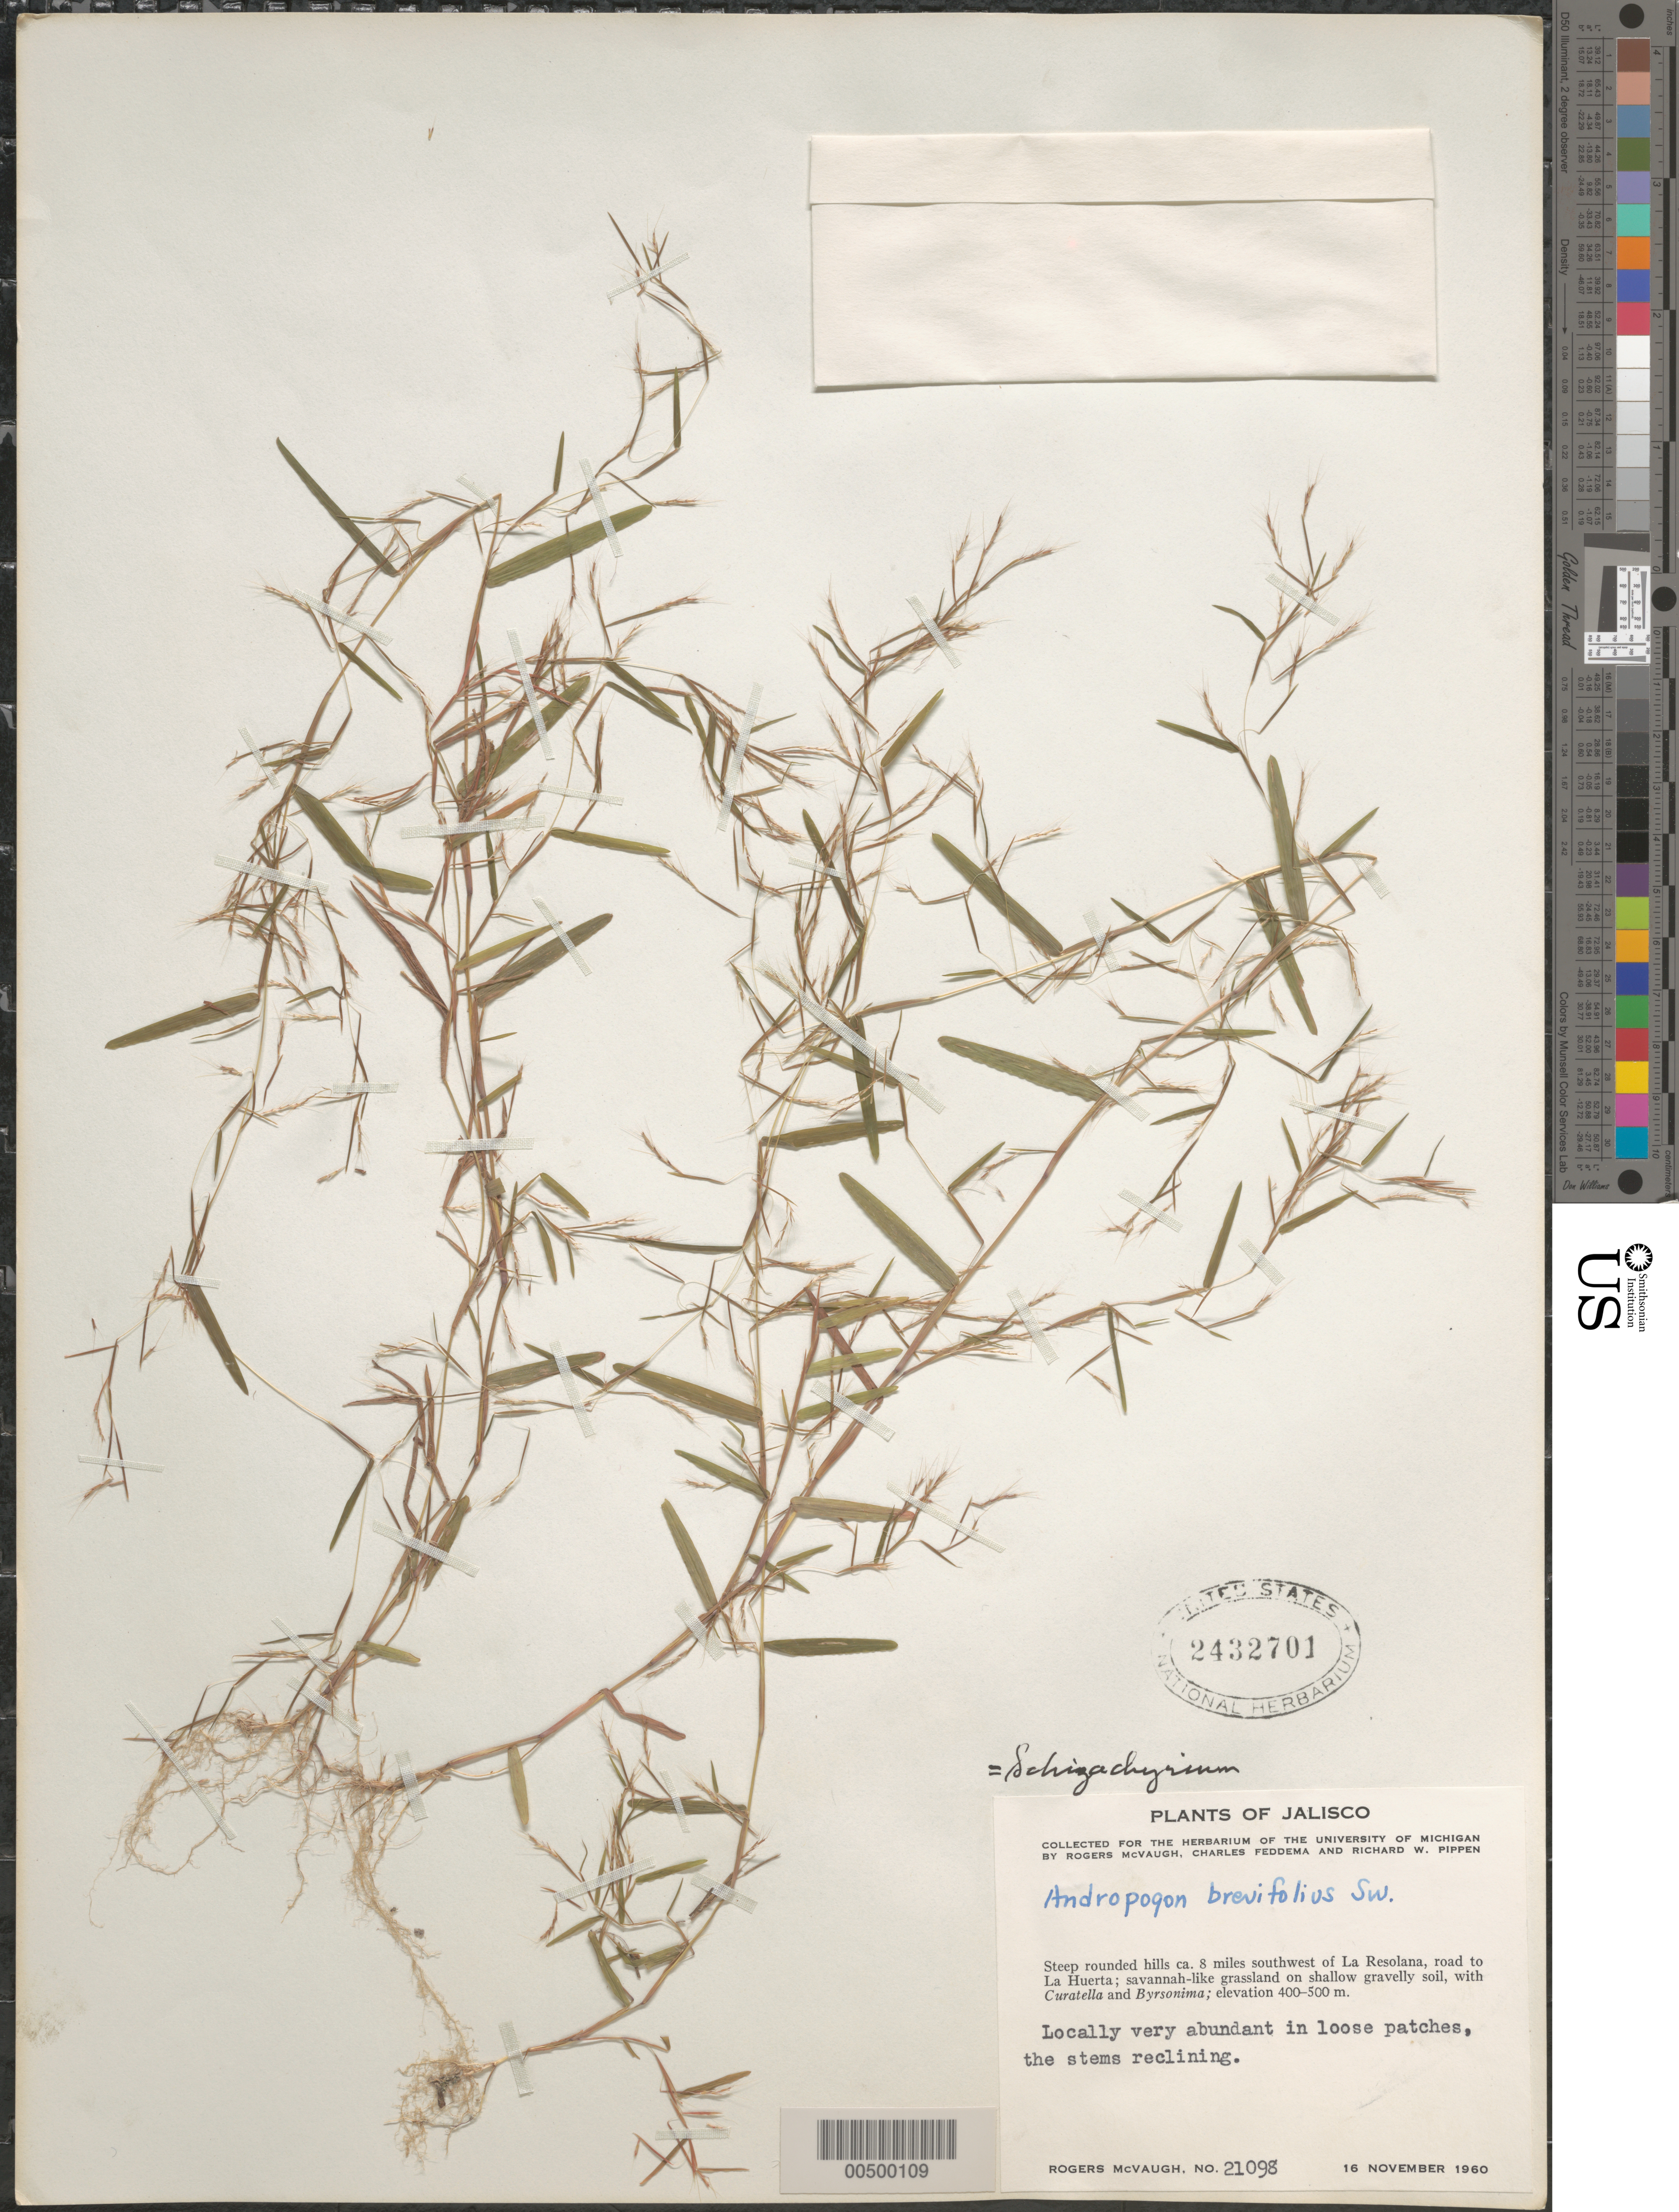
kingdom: Plantae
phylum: Tracheophyta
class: Liliopsida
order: Poales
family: Poaceae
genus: Schizachyrium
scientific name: Schizachyrium brevifolium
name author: (Sw.) Nees ex Büse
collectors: R. McVaugh, C. Feddema & R. W. Pippen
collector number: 21098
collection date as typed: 16 Nov 1960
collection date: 1960-11-16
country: Mexico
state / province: Jalisco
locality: Ca 8 mi SW of La Resolana, rd to La Huerta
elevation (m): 400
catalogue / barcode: US 2432701